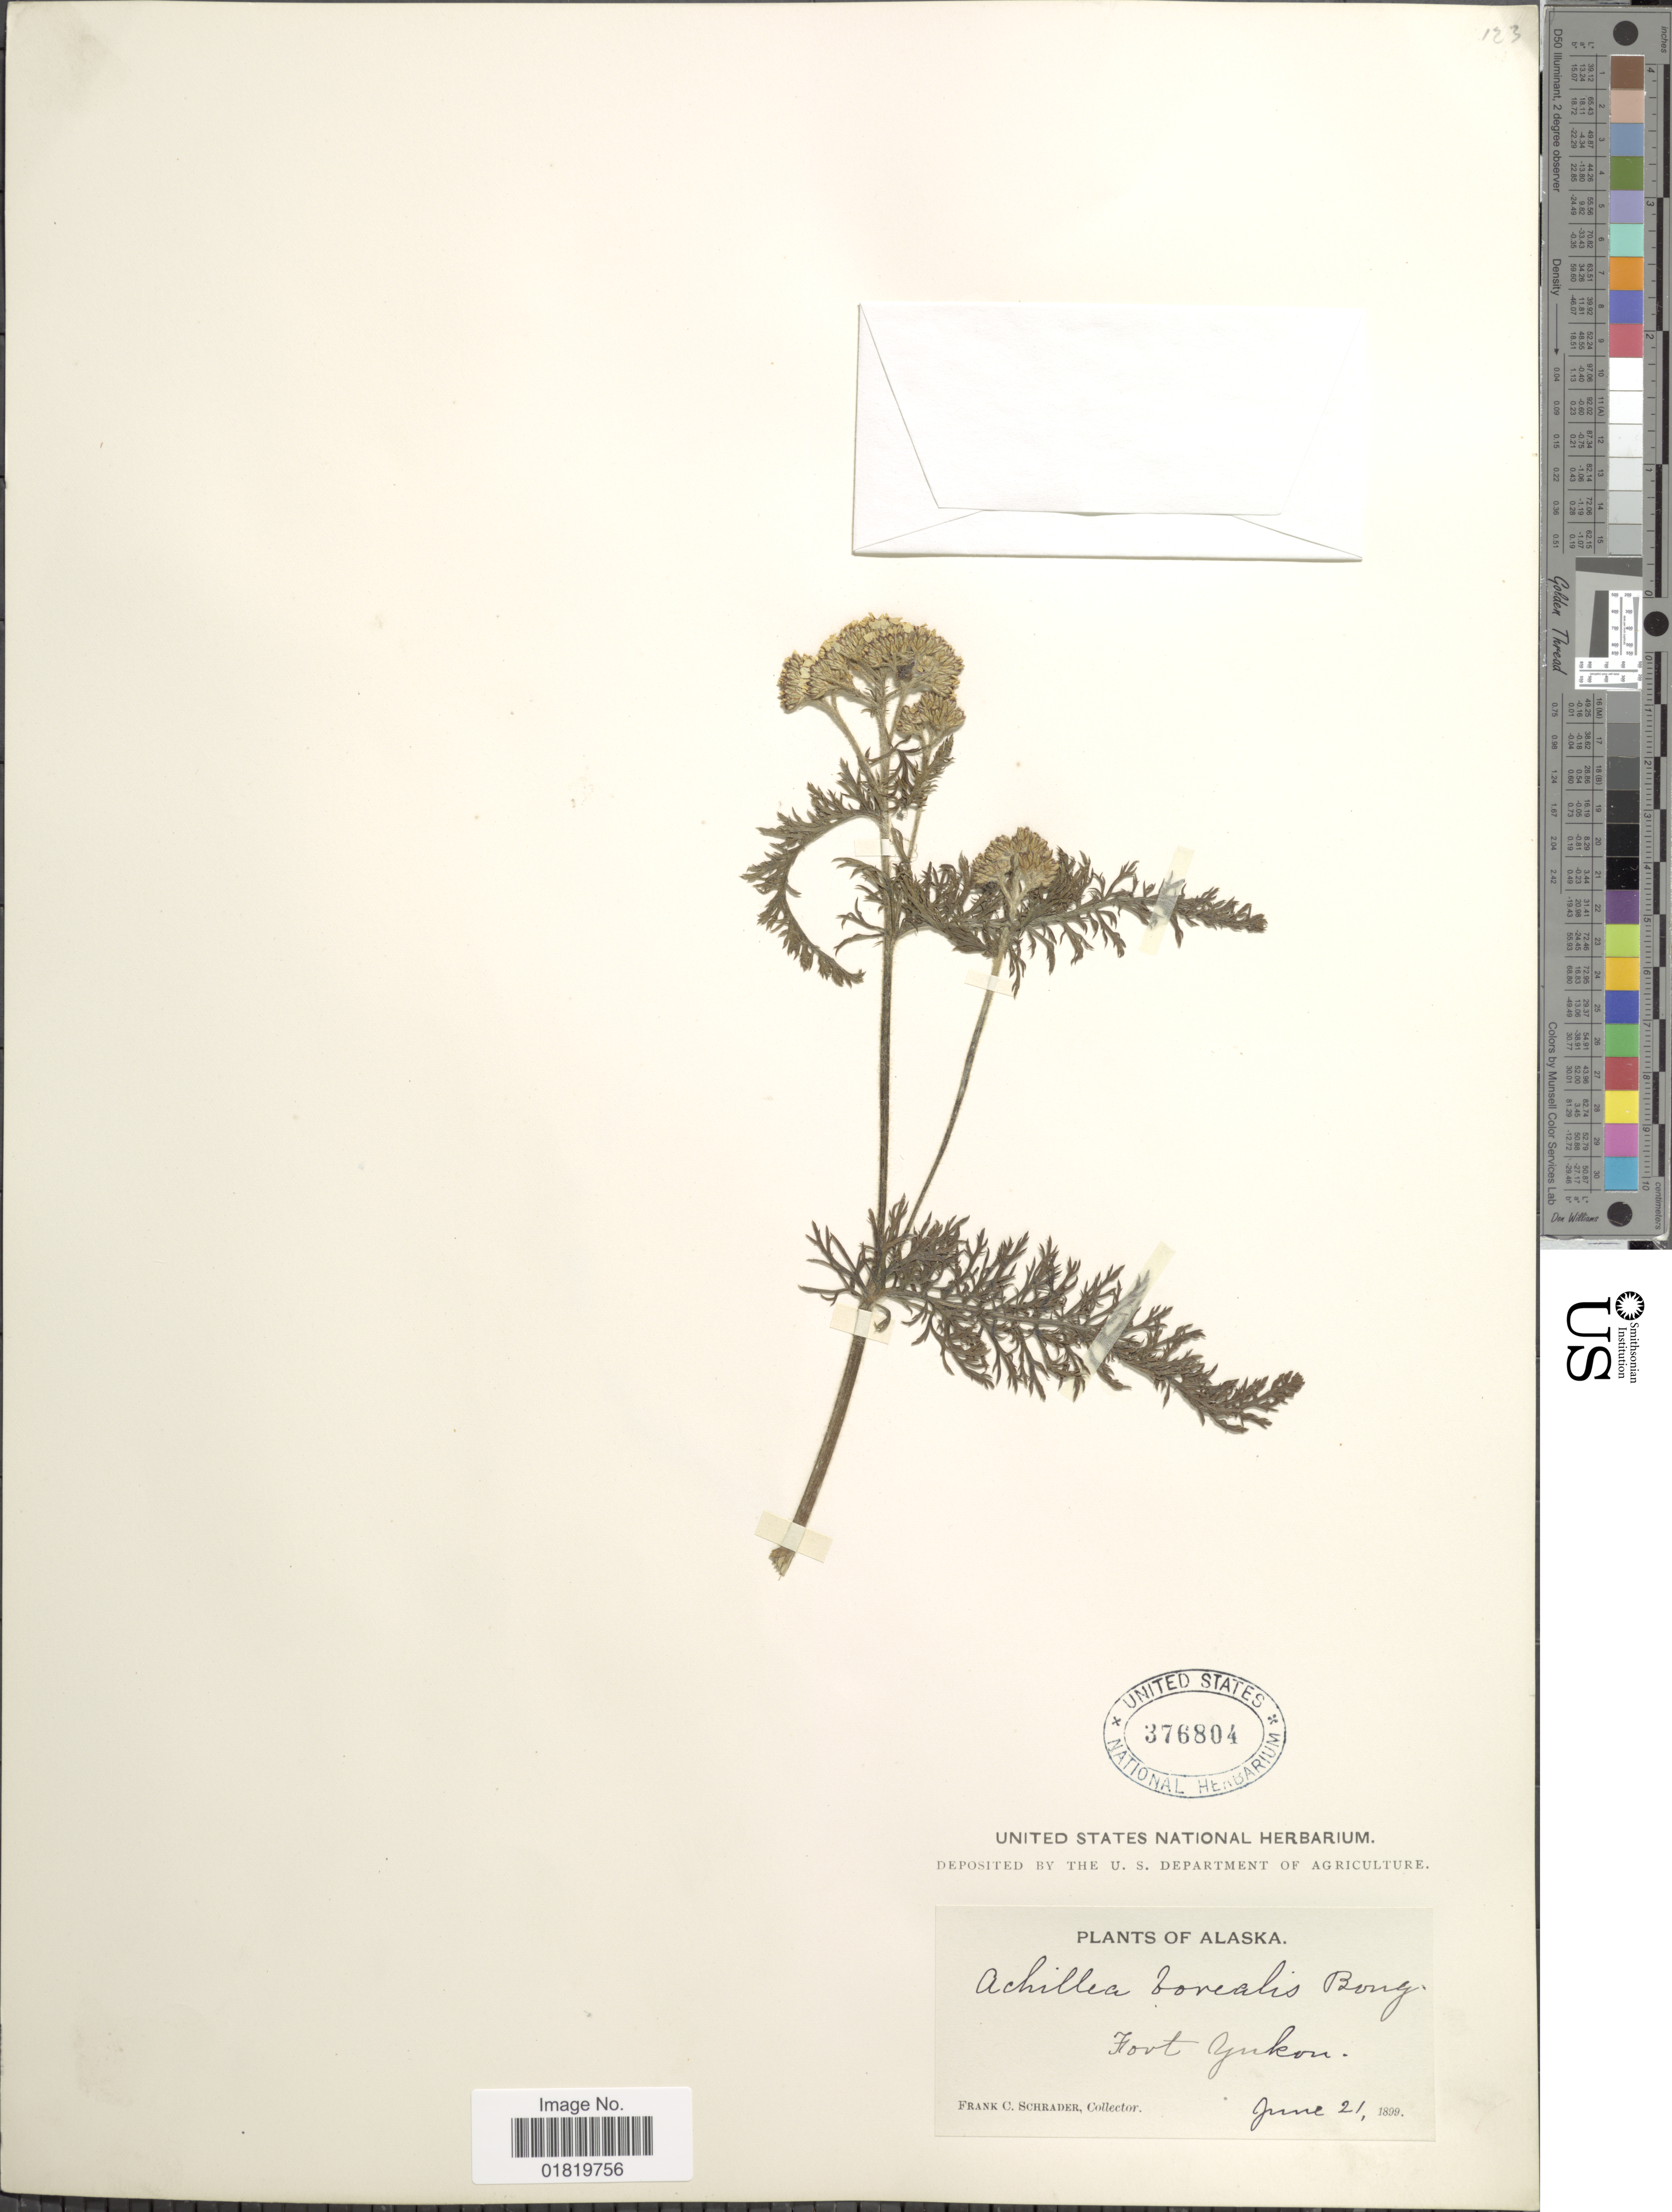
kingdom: Plantae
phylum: Tracheophyta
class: Magnoliopsida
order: Asterales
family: Asteraceae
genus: Achillea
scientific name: Achillea borealis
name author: Bong.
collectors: F. C. Schrader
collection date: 1899-06-21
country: United States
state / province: Alaska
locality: Fort Yukon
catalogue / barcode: US 376804